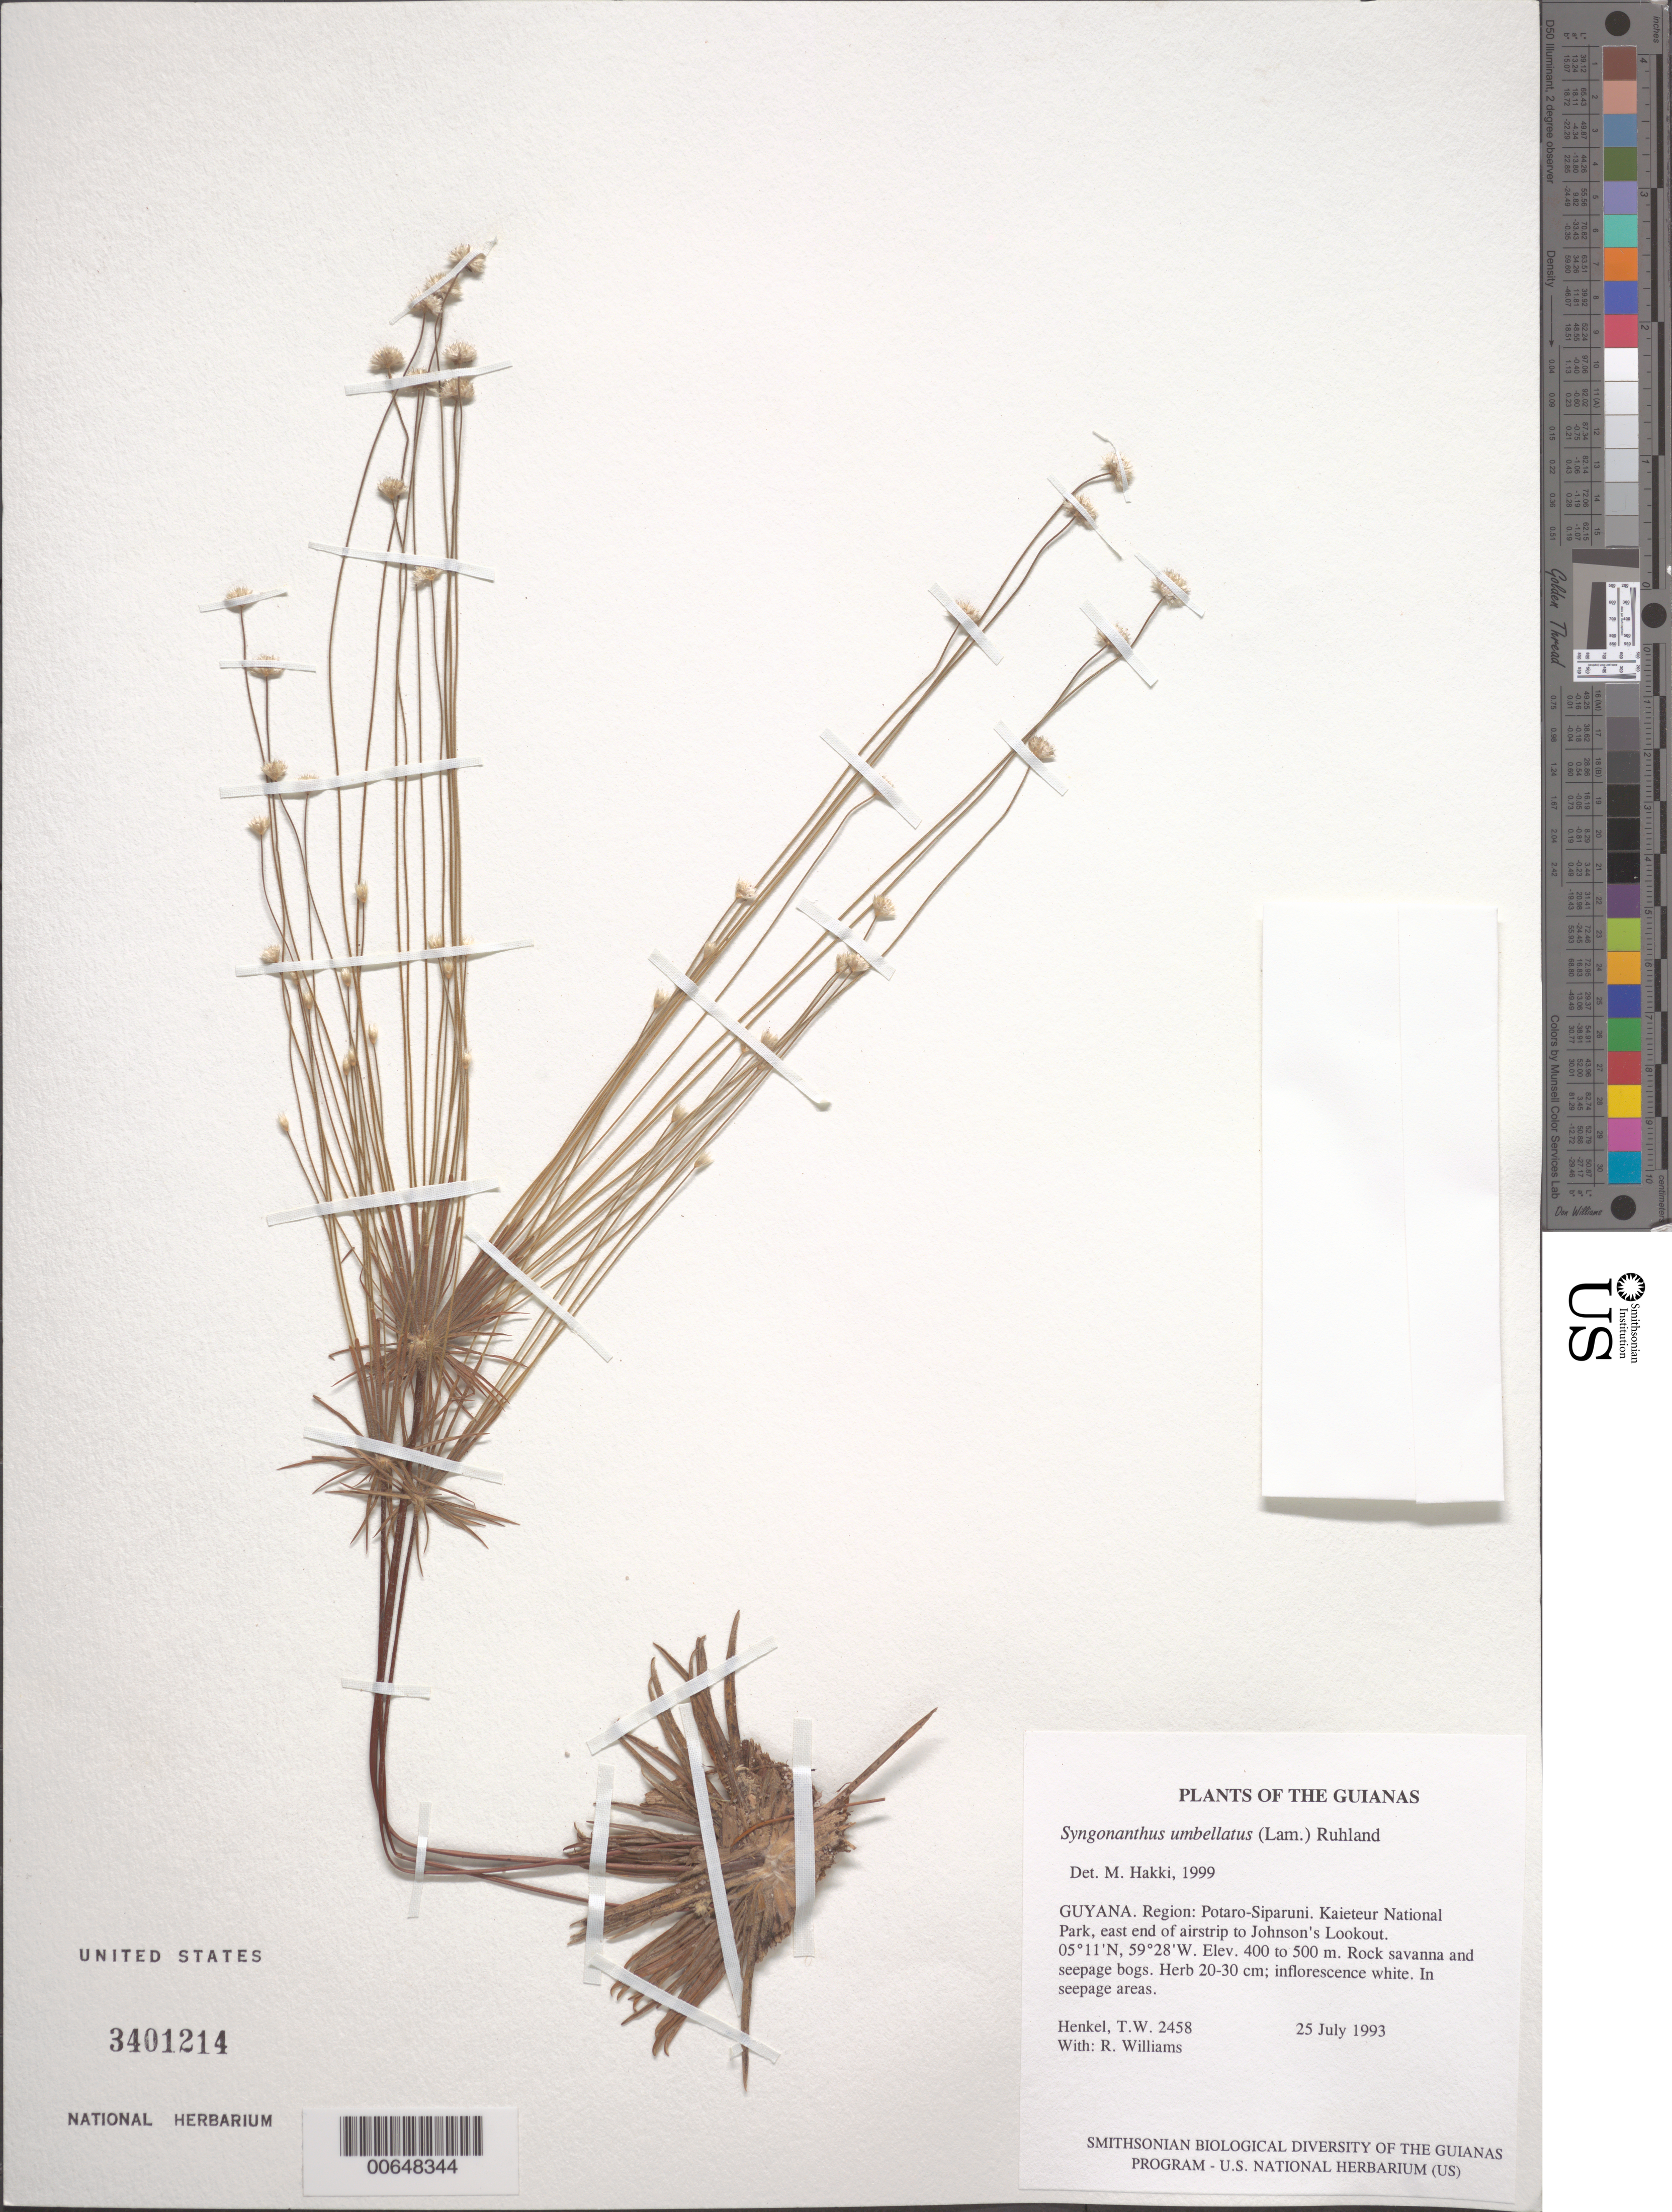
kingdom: Plantae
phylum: Tracheophyta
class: Liliopsida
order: Poales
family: Eriocaulaceae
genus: Syngonanthus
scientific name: Syngonanthus umbellatus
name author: (Lam.) Ruhland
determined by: Hakki, M. J.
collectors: T. Henkel & R. Williams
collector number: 2458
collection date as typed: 25 July 1993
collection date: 1993-07-25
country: Guyana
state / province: Potaro-Siparuni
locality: Kaieteur National Park, east end of airstrip to Johnson's Lookout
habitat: Rock savanna and seepage bogs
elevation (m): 400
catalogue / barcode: US 3401214